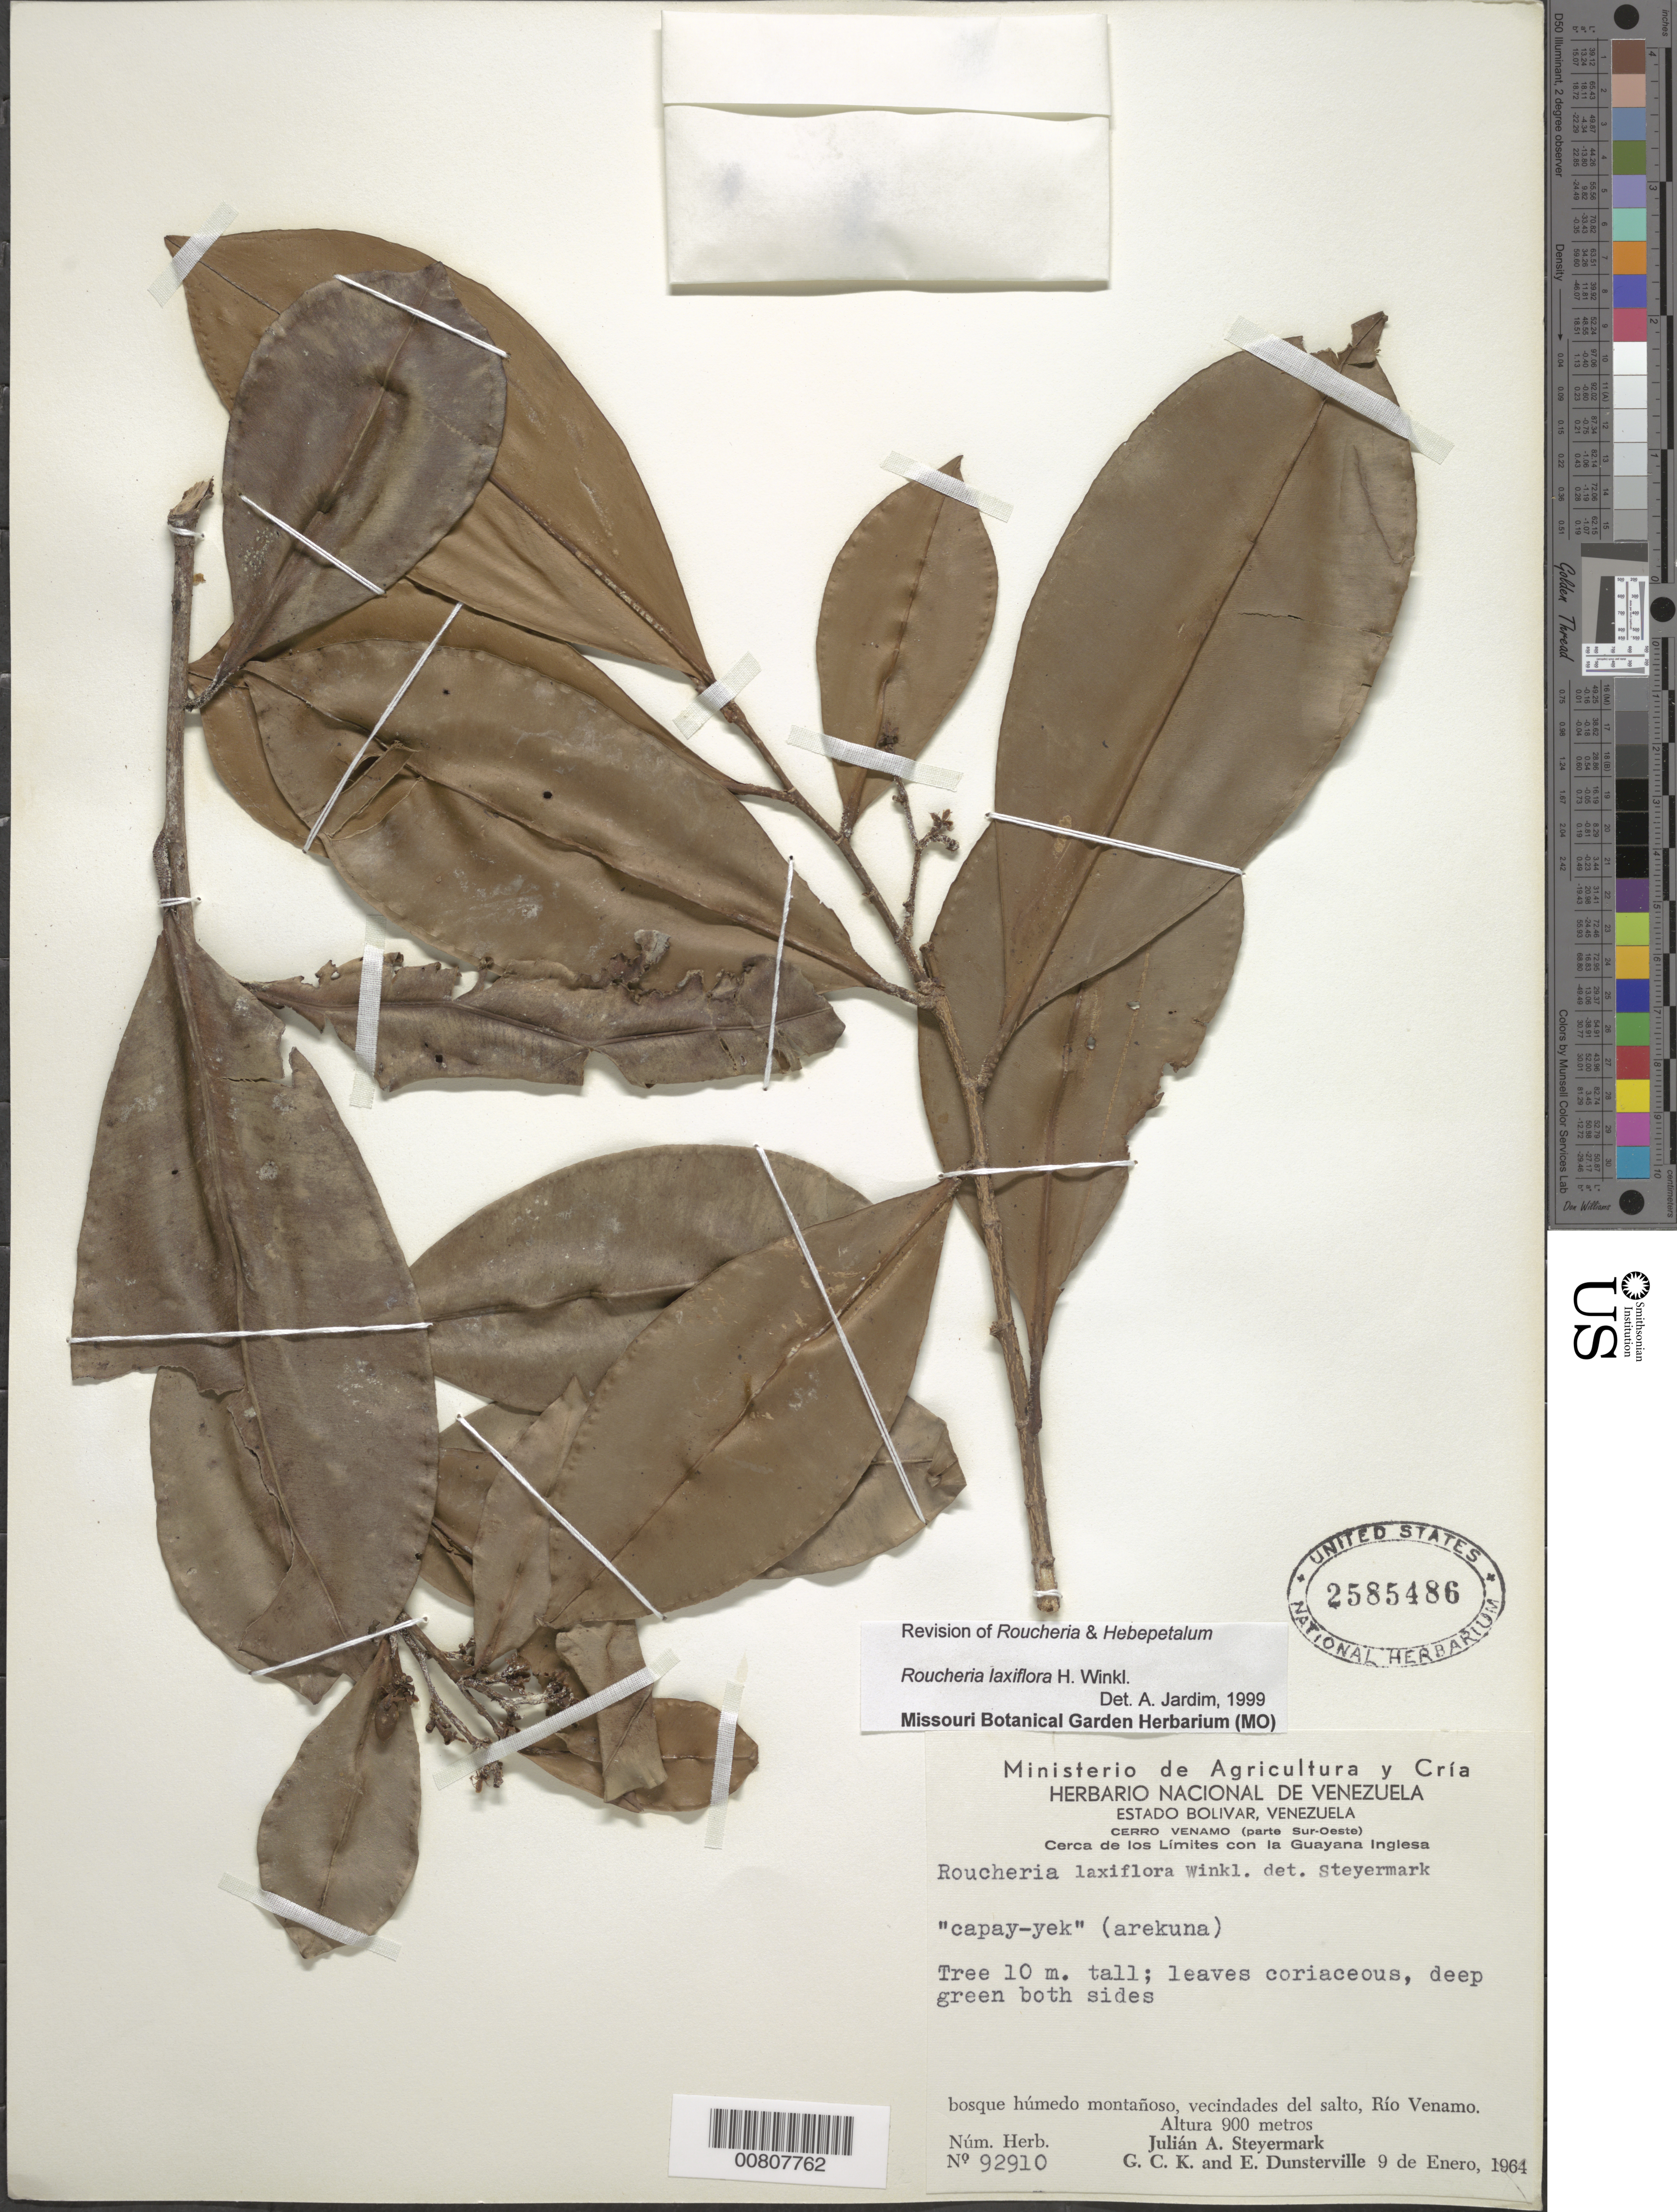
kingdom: Plantae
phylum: Tracheophyta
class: Magnoliopsida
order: Malpighiales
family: Linaceae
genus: Roucheria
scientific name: Roucheria laxiflora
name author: H. Winkl.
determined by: Jardim, A.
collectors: J. Steyermark, G. C. K. Dunsterville & E. Dunsterville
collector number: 92910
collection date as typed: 9-Jan-64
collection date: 1964-01-09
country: Venezuela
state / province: Bolívar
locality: Cerro Venamo (parte Sur-Oeste), Río Venamo, vecindades del salto, cerca de los límites con la Guayana Inglesa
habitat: Humid mountain forest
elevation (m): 900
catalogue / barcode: US 2585486